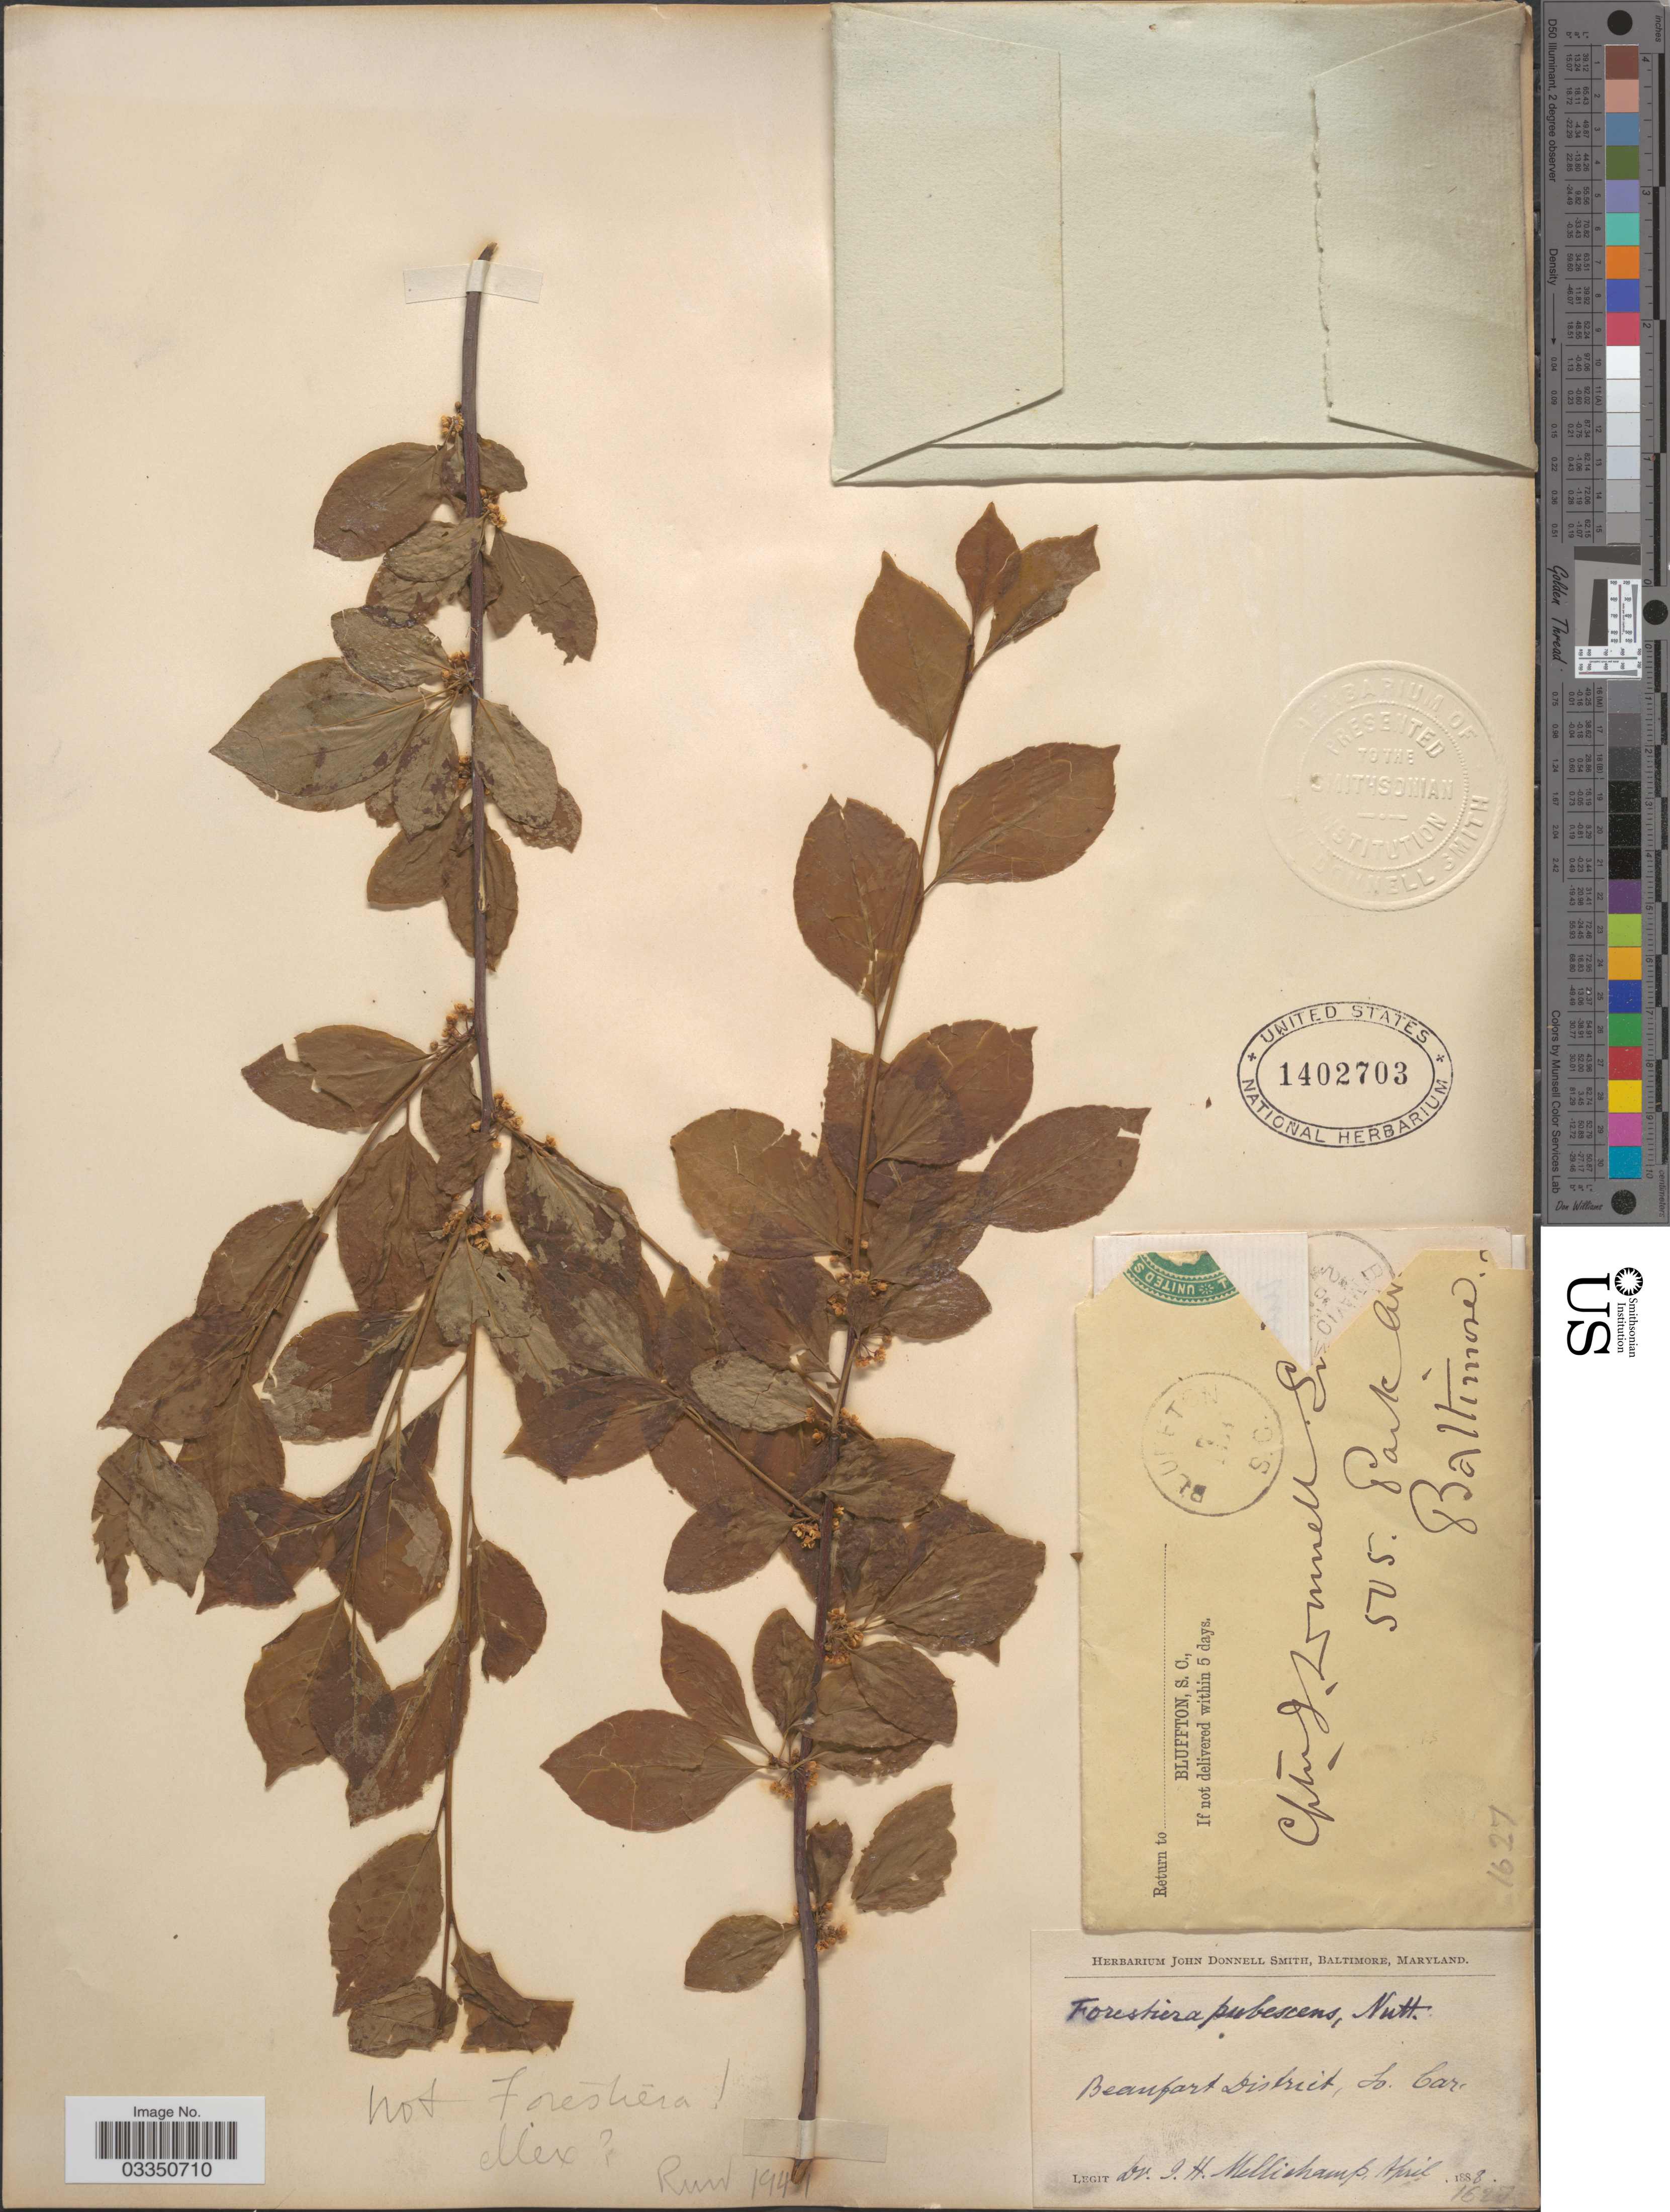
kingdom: Plantae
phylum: Tracheophyta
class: Magnoliopsida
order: Aquifoliales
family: Aquifoliaceae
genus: Ilex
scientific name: Ilex verticillata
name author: (L.) A. Gray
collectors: J. H. Mellichamp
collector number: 1627?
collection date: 1888-04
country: United States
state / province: South Carolina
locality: Beaufort District.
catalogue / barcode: US 1402703